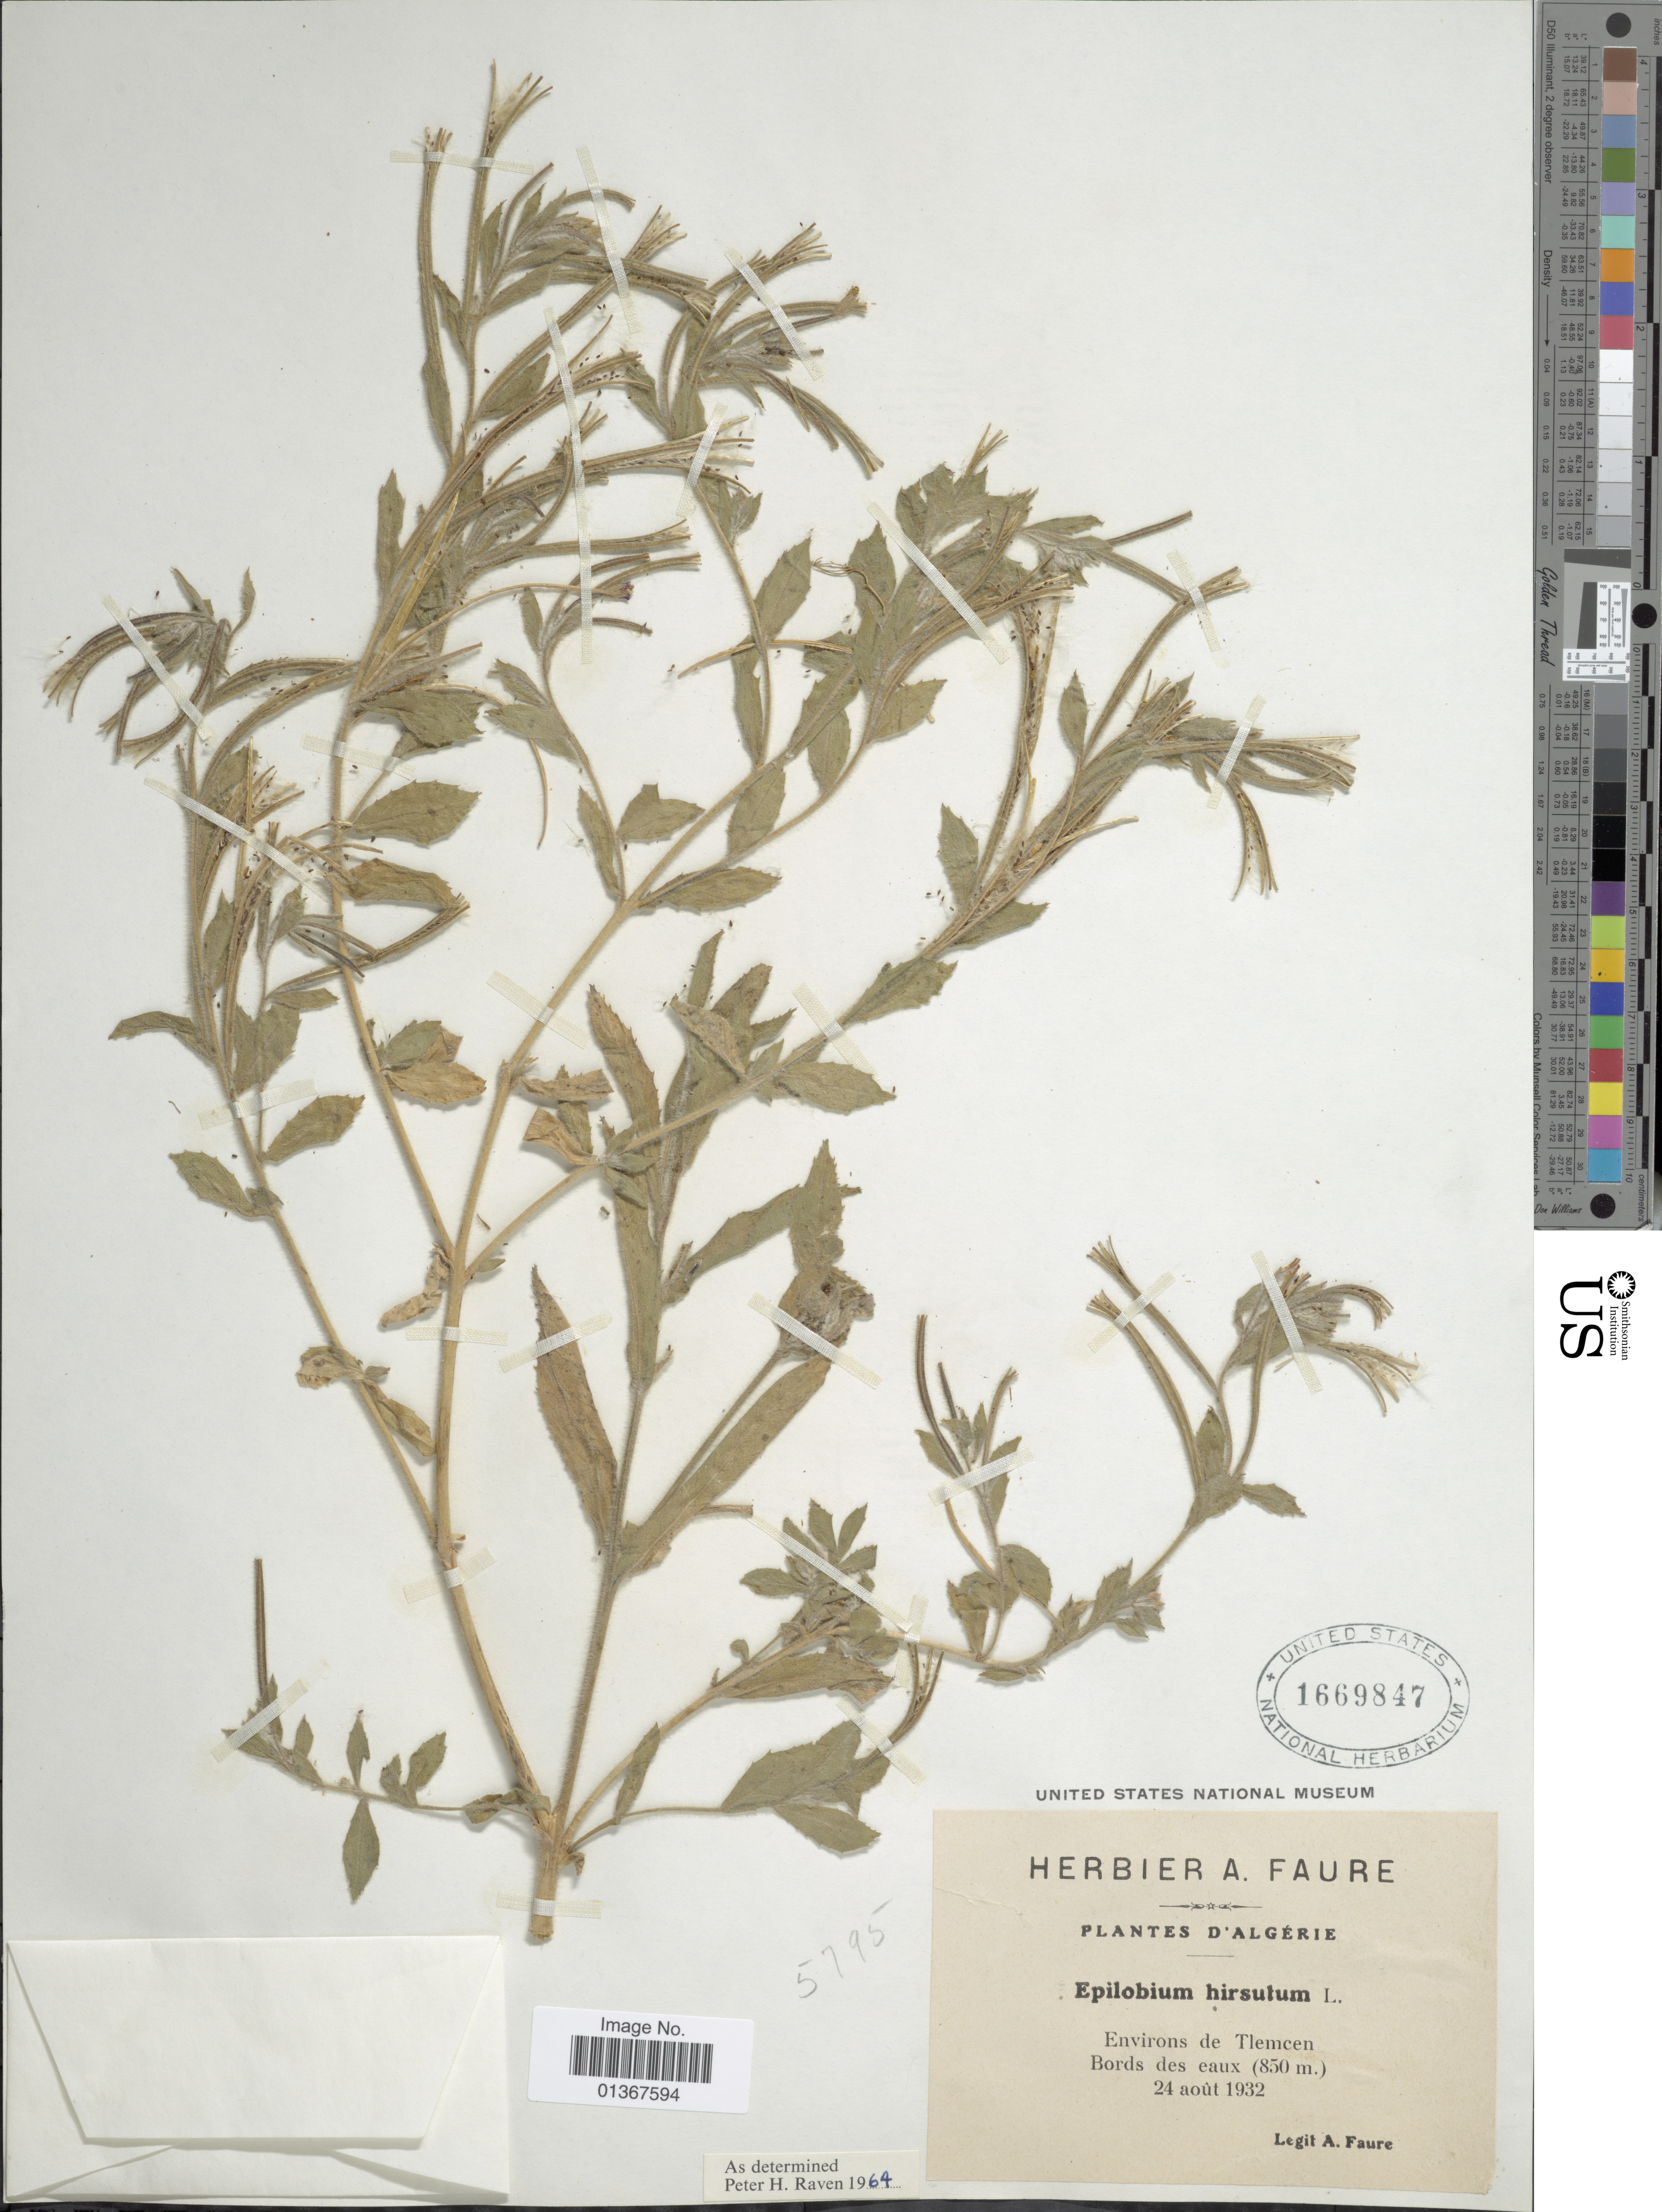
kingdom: Plantae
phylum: Tracheophyta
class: Magnoliopsida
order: Myrtales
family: Onagraceae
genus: Epilobium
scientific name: Epilobium hirsutum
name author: L.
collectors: A. Faure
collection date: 1932-08-24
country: Algeria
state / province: Tlemcen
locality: Bords des eaux.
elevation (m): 850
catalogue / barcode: US 1669847